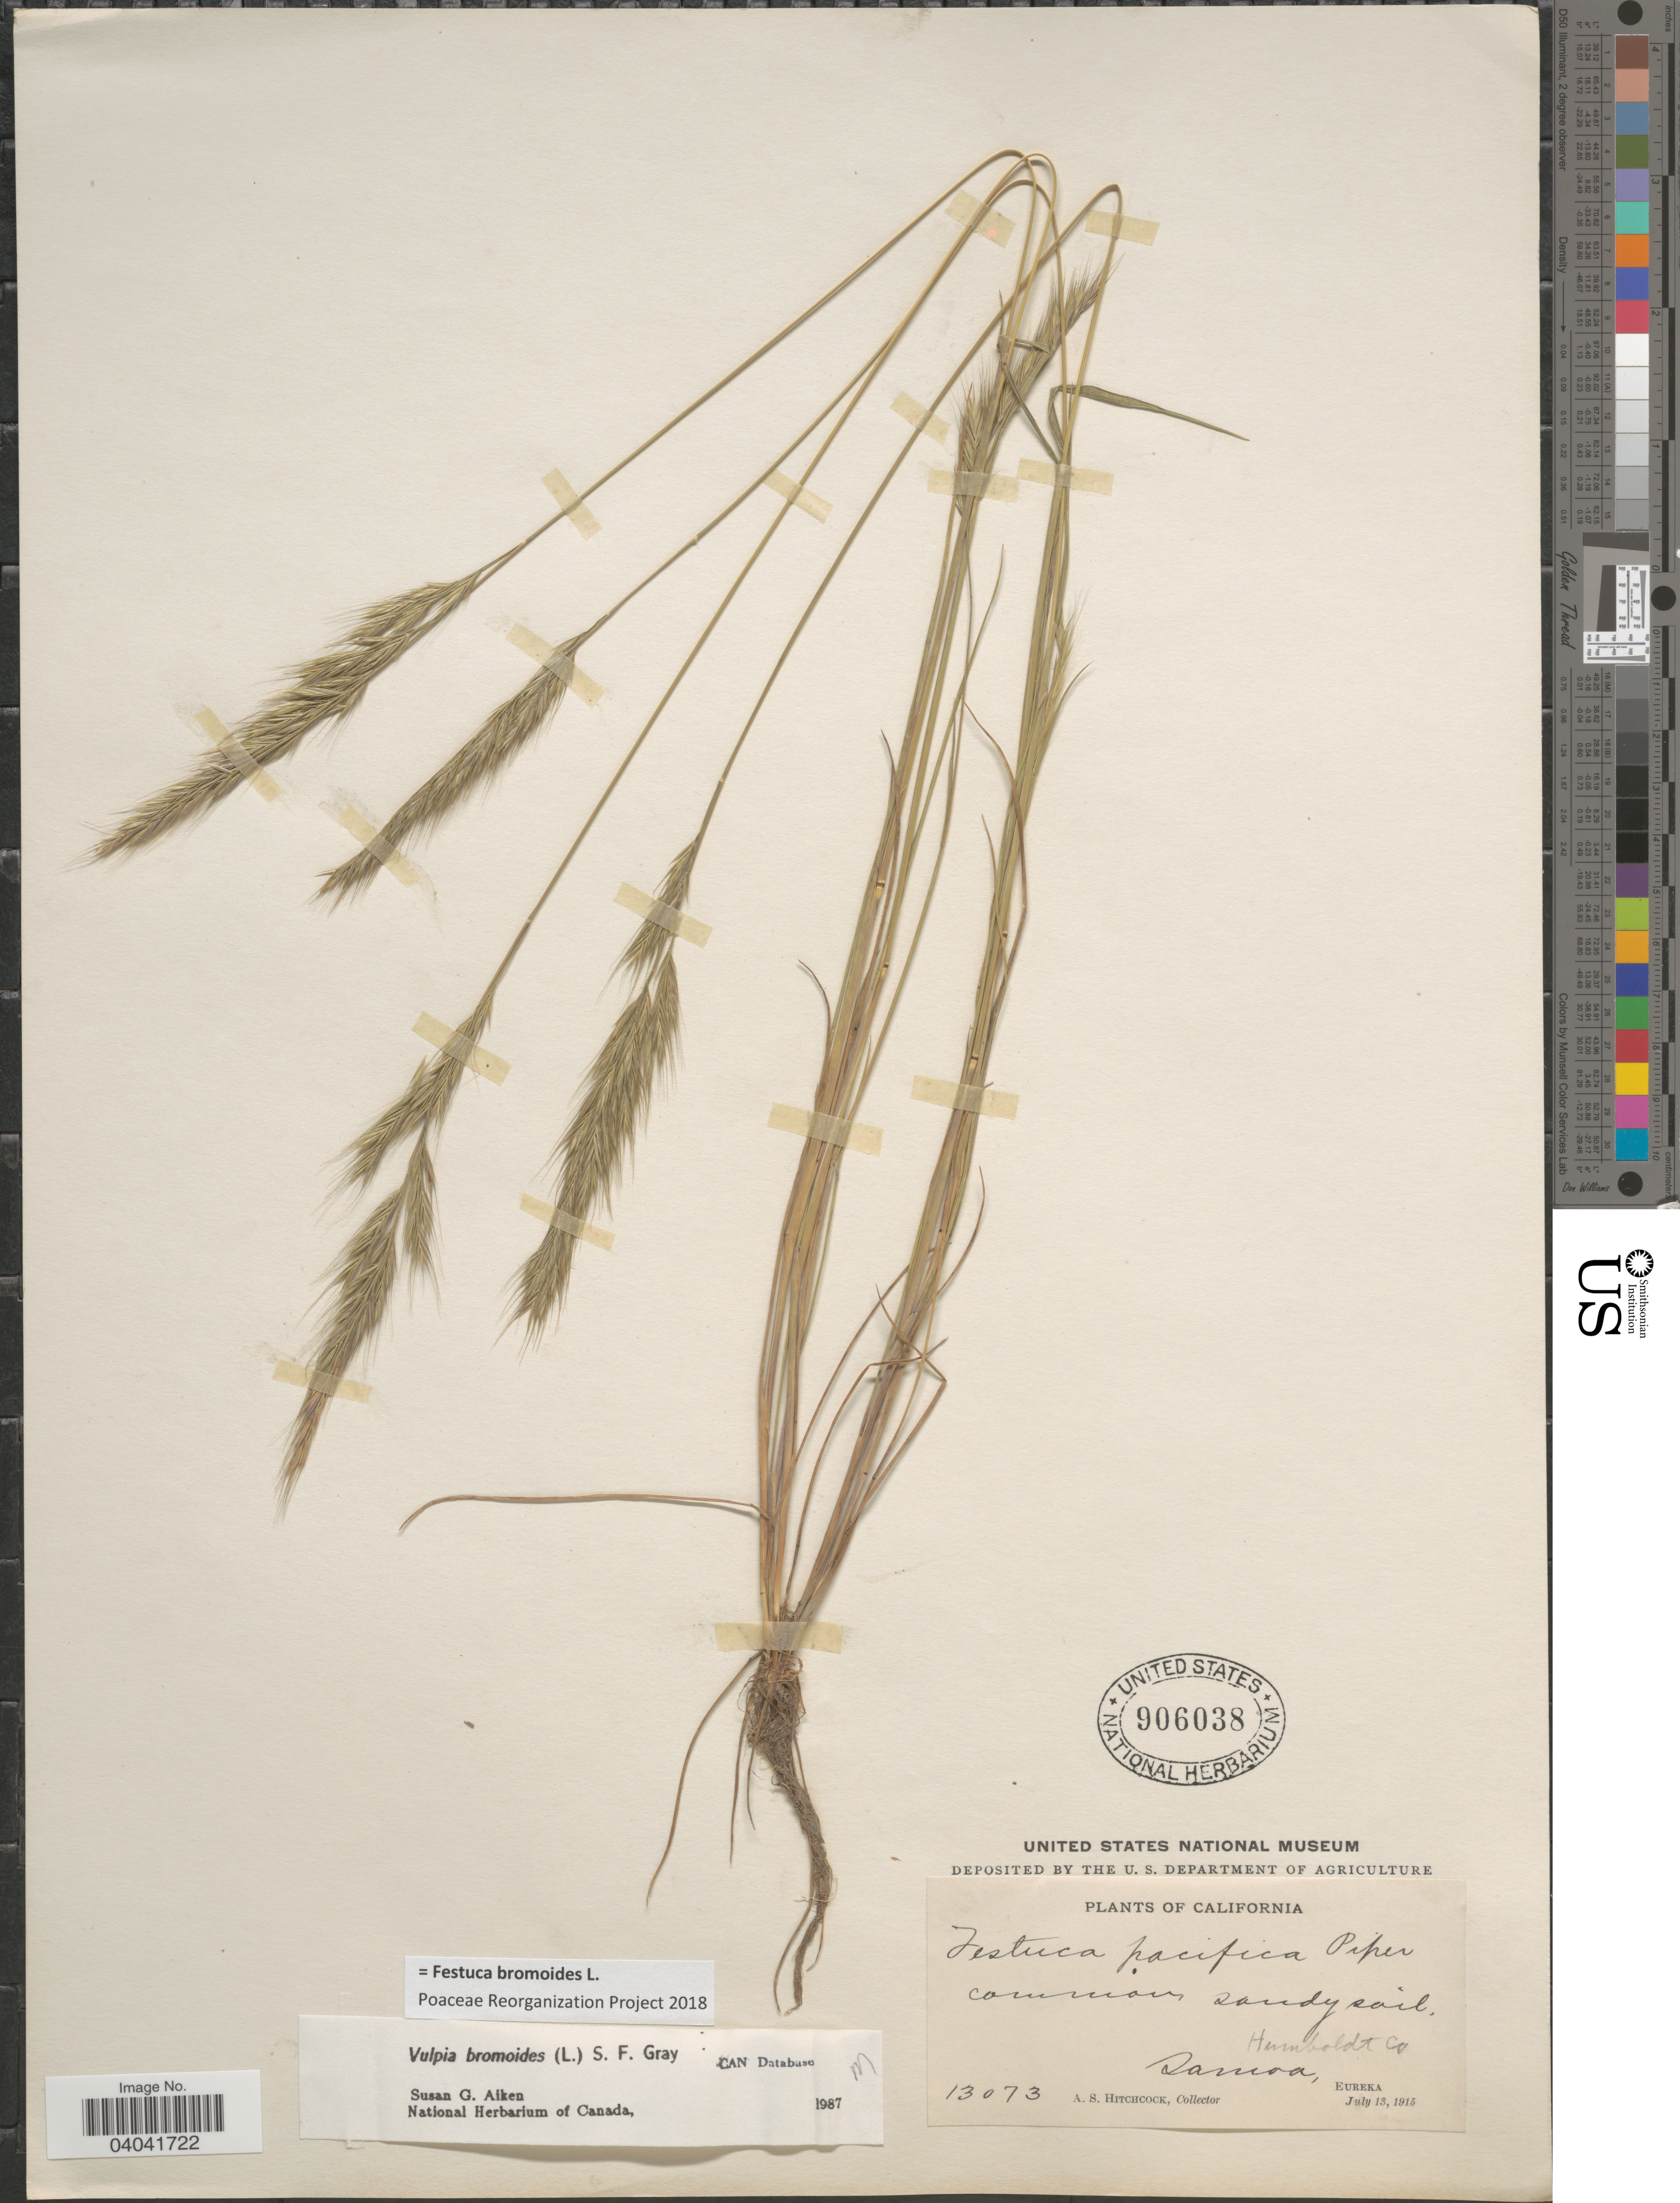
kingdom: Plantae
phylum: Tracheophyta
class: Liliopsida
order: Poales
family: Poaceae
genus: Festuca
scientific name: Festuca bromoides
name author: L.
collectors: A. S. Hitchcock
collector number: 13073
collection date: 1915-07-13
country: United States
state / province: California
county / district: Humboldt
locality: Humboldt Co. Samoa, Eureka.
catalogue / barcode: US 906038